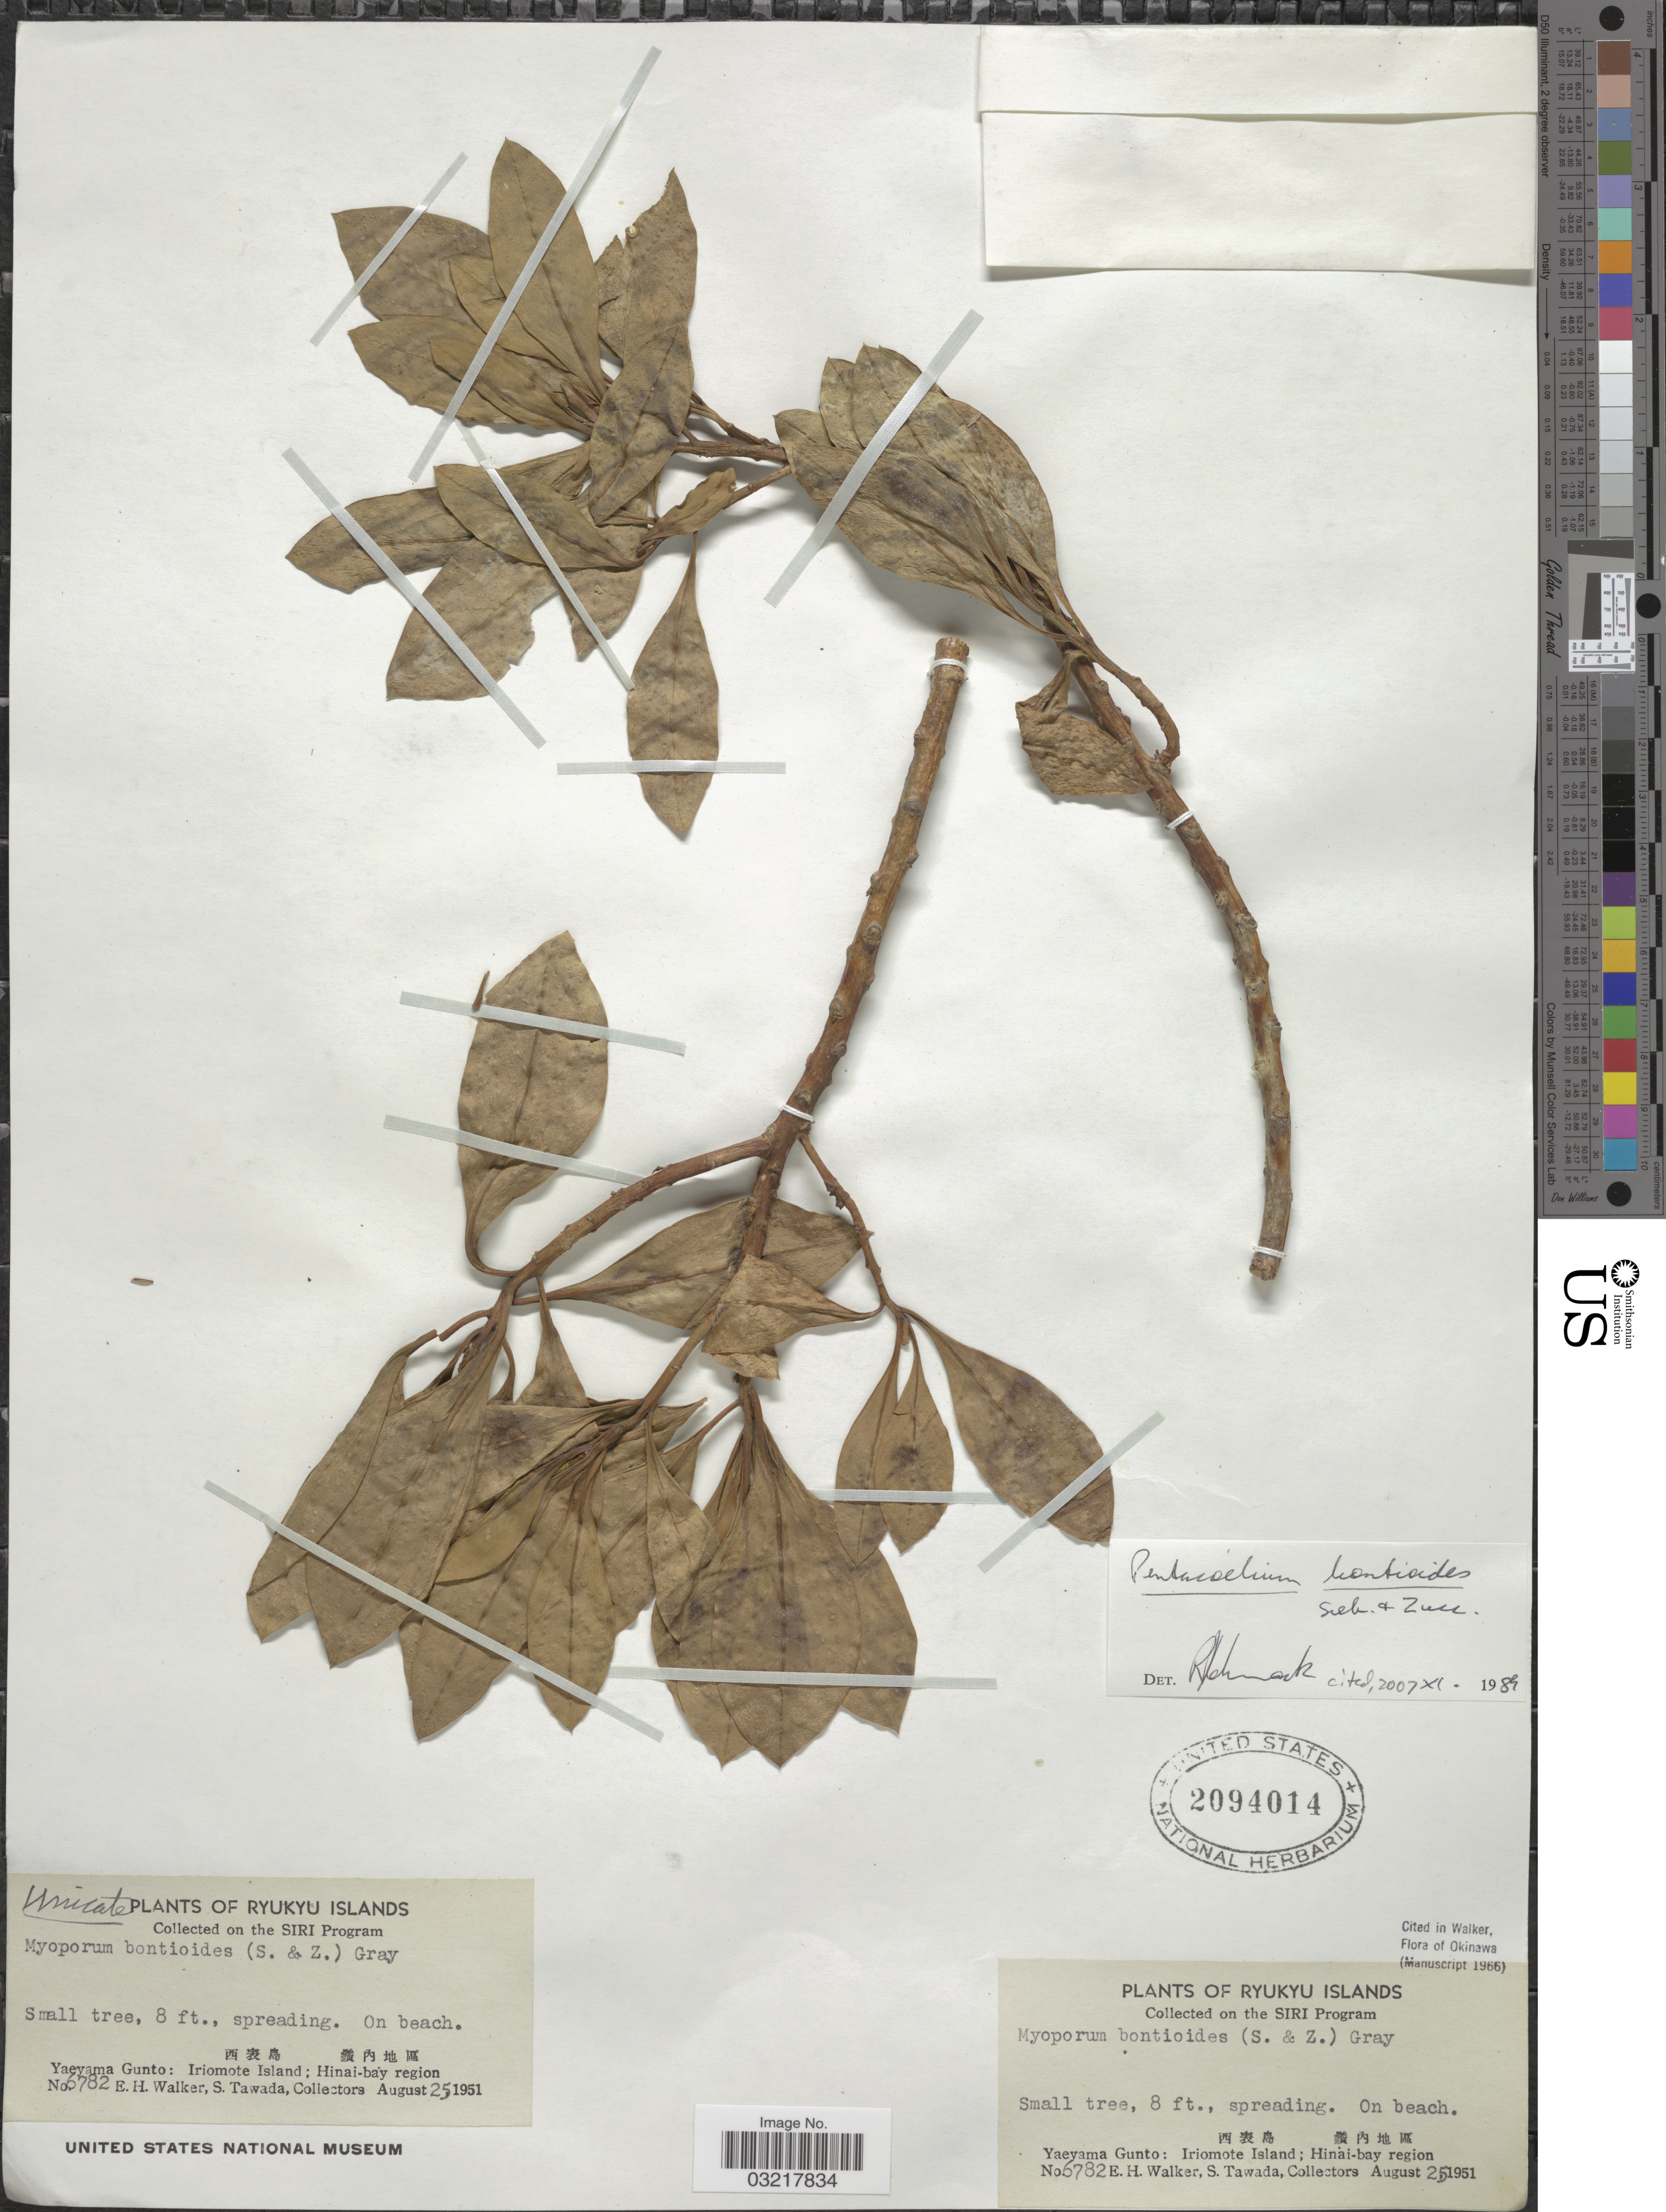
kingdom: Plantae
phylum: Tracheophyta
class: Magnoliopsida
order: Lamiales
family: Scrophulariaceae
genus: Pentacoelium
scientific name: Pentacoelium bontioides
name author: Siebold & Zucc.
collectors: E. H. Walker & S. Tawada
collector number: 6782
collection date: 1951-08-25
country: Japan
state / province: Okinawa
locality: X. Yaeyama Gunto: Iriomote Island; Hinai-bay region.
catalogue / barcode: US 2094014